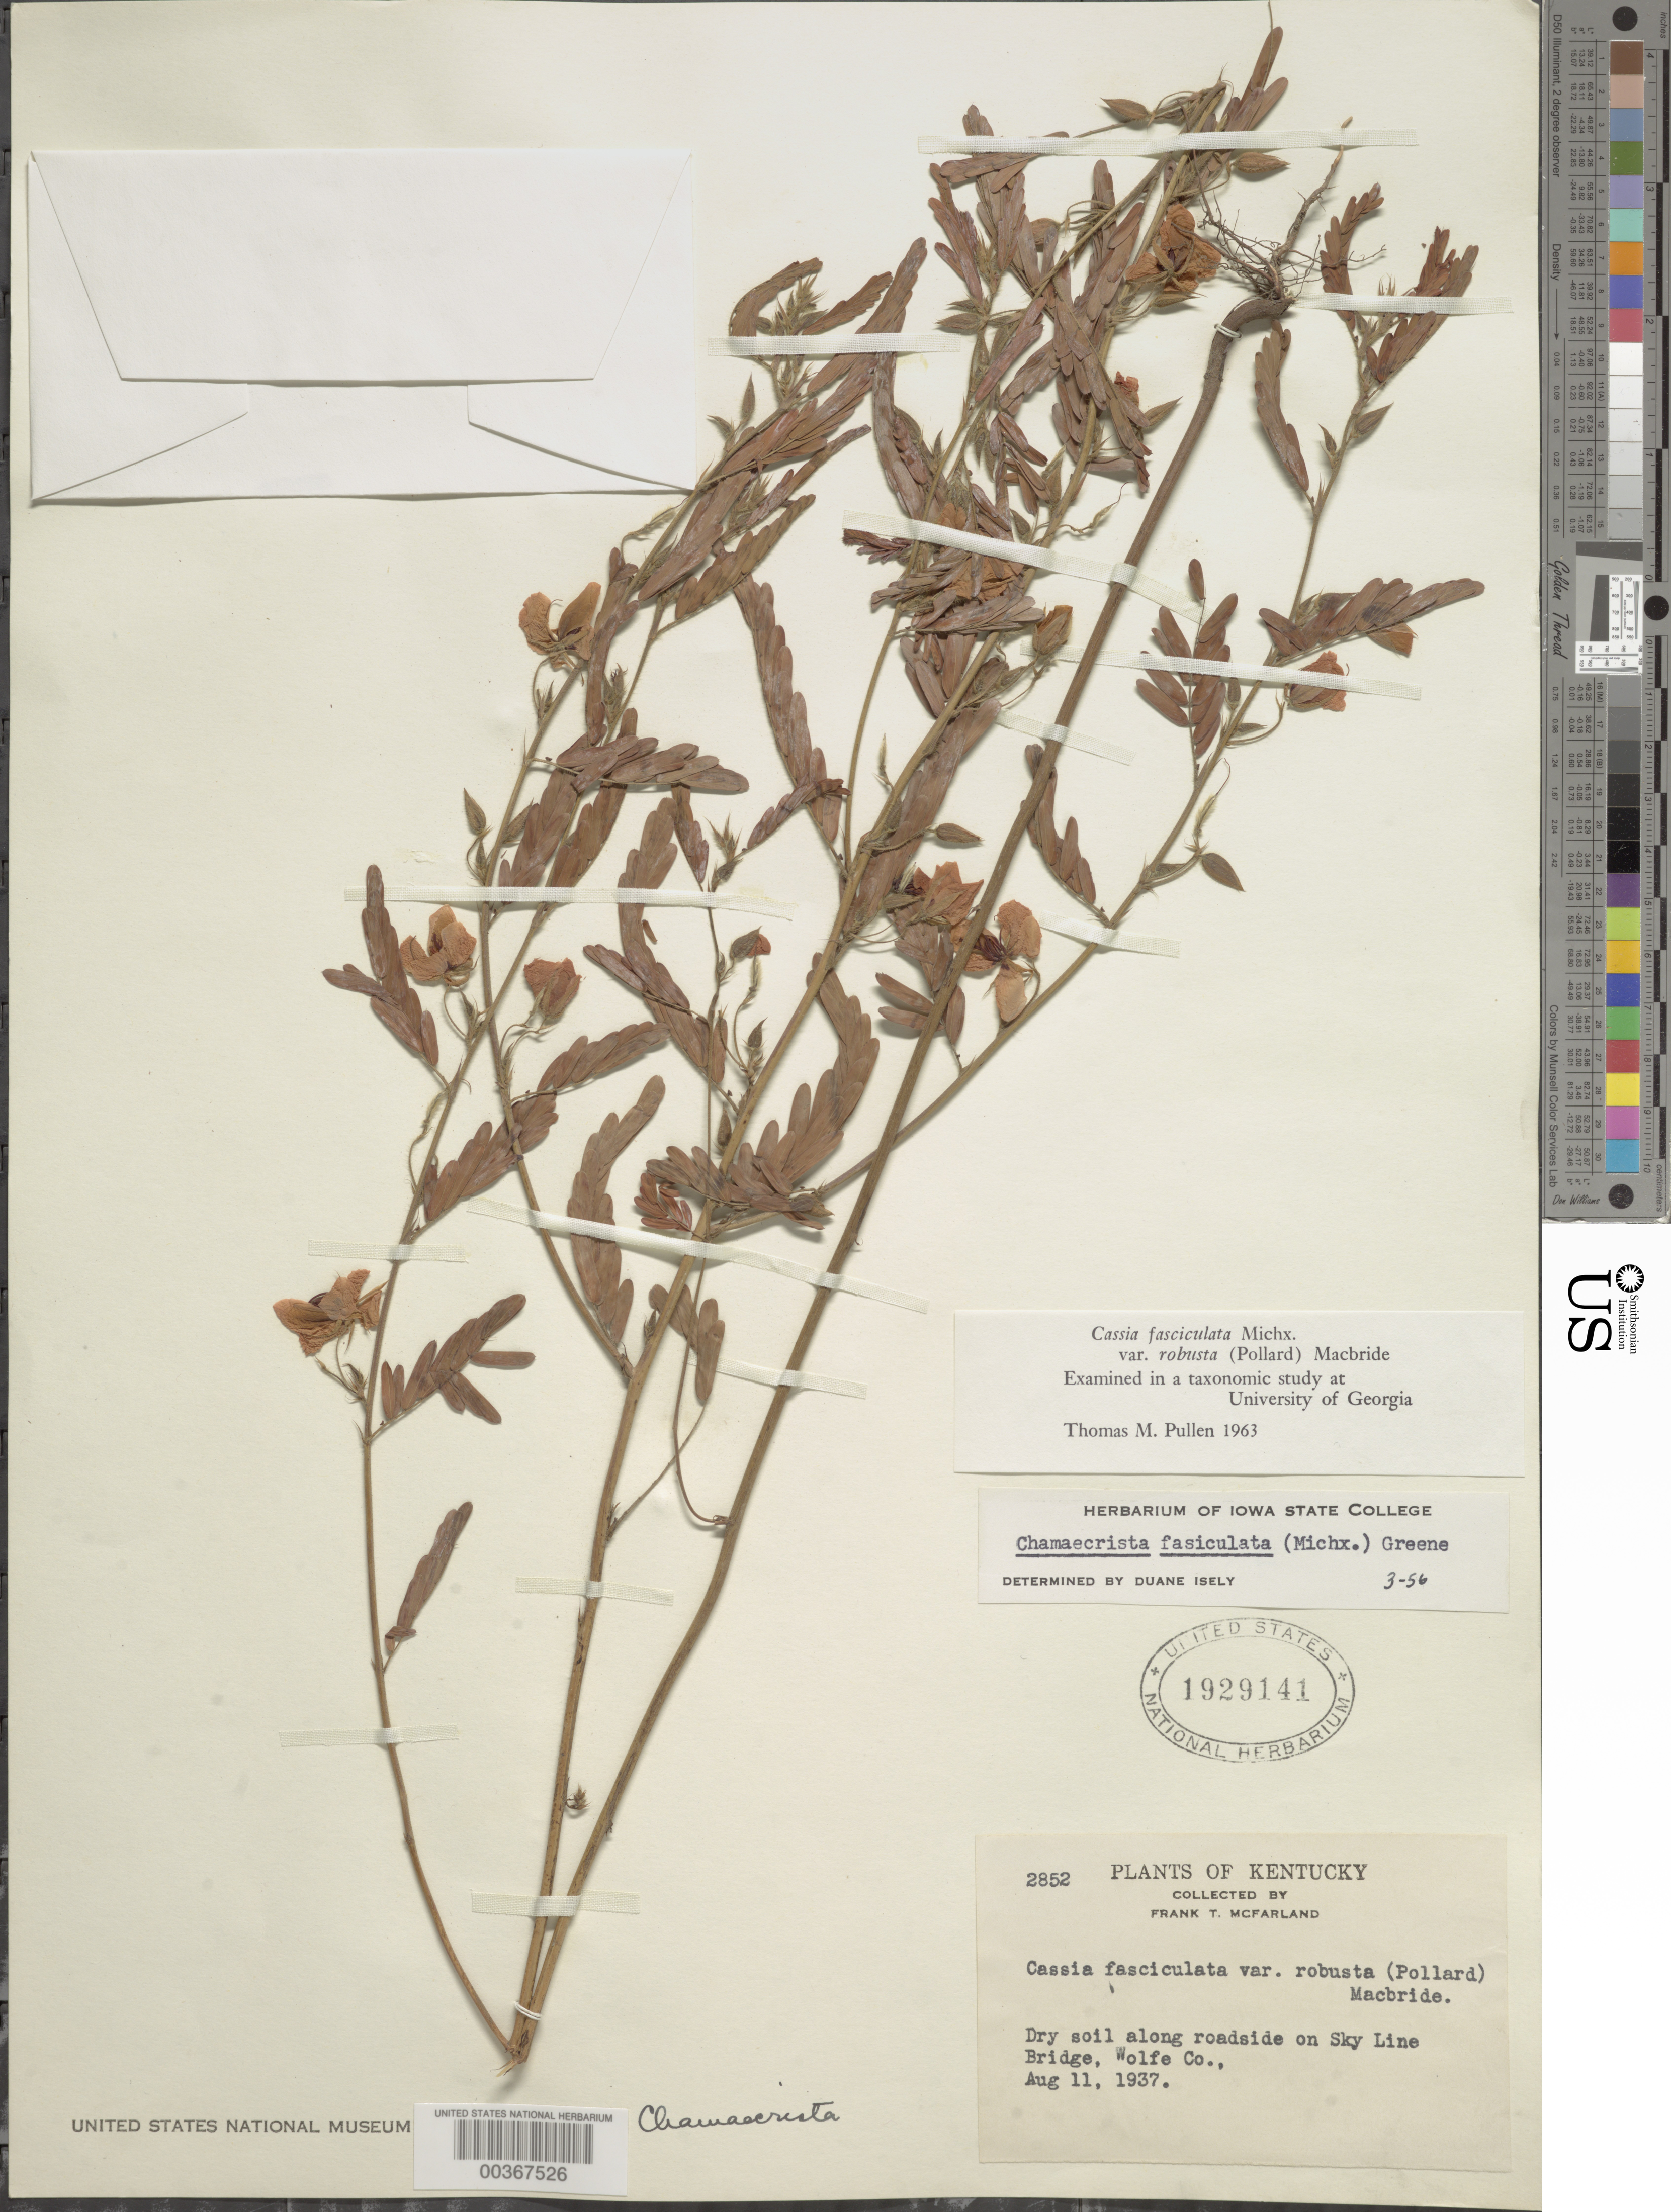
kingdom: Plantae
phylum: Tracheophyta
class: Magnoliopsida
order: Fabales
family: Fabaceae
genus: Chamaecrista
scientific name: Chamaecrista fasciculata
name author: (Michx.) Greene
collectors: F. T. McFarland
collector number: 2852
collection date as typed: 11 Aug 1937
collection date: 1937-08-11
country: United States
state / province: Kentucky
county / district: Wolfe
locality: On sky line bridge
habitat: Dry soil along roadside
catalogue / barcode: US 1929141